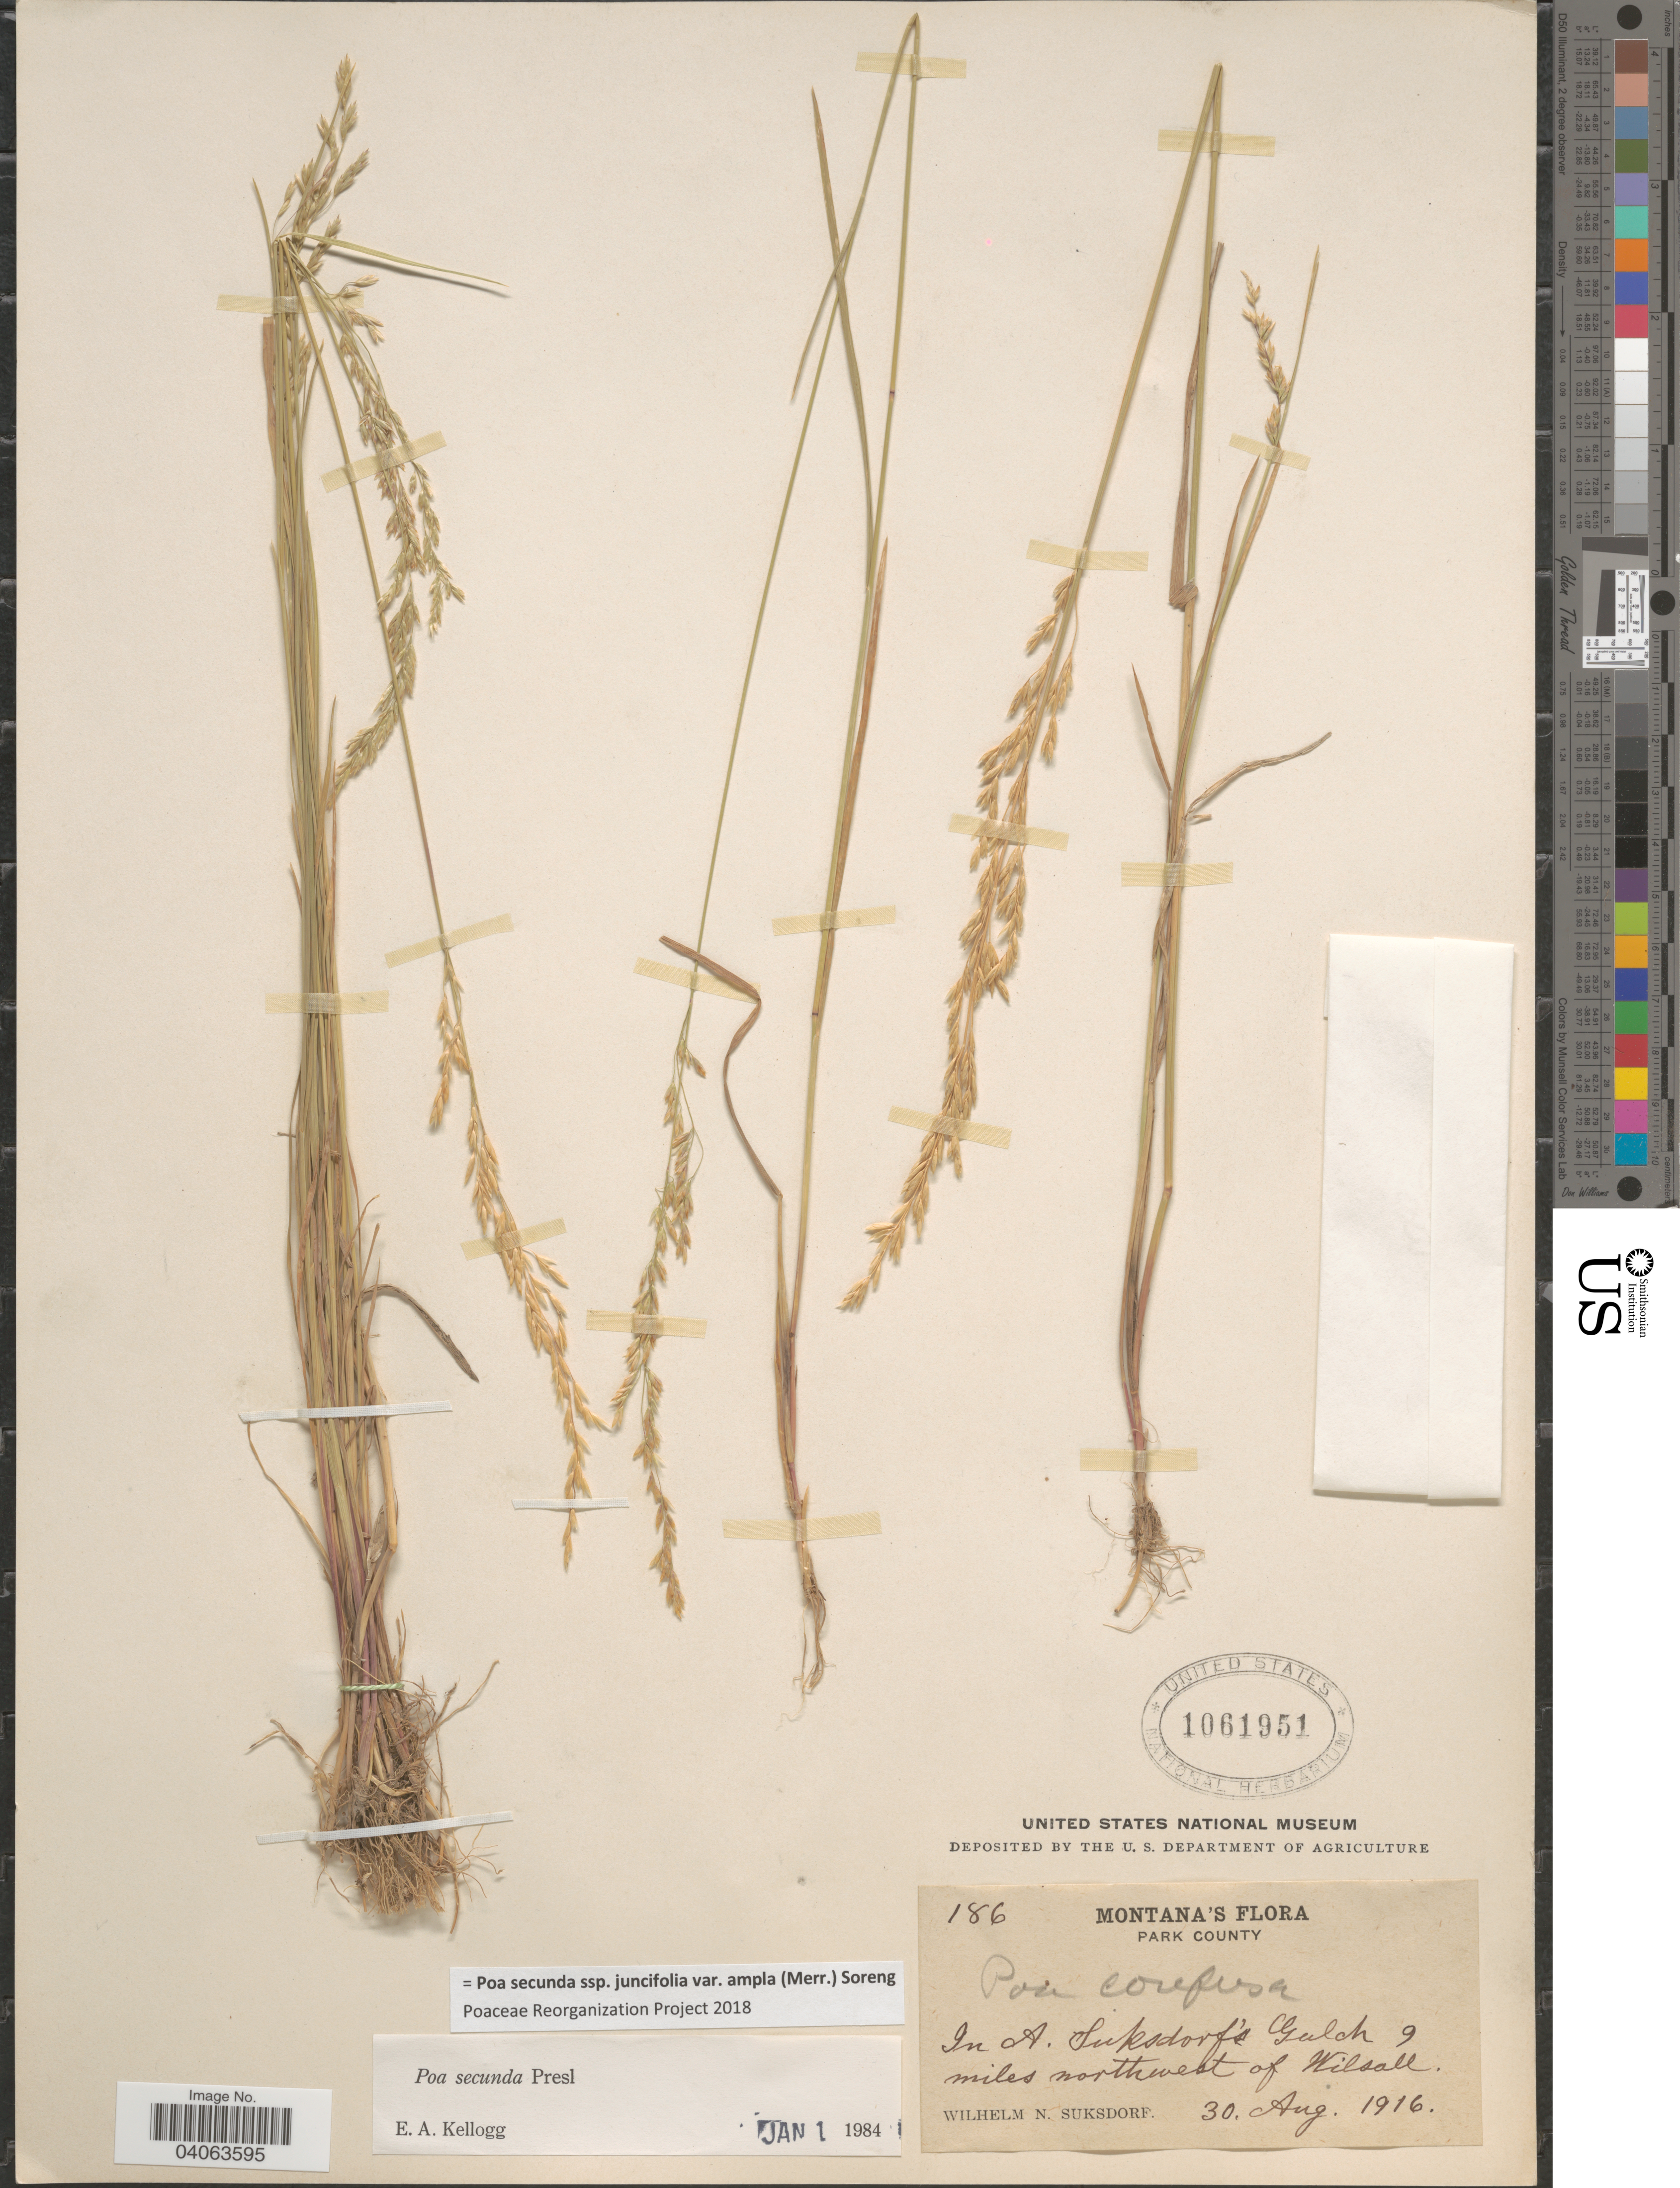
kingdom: Plantae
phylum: Tracheophyta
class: Liliopsida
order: Poales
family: Poaceae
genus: Poa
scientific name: Poa secunda subsp. juncifolia var. ampla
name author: (Merr.) Soreng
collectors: W. N. Suksdorf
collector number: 186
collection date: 1916-08-30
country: United States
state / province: Montana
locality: Park County. In A. Suksdorf's Gulch 9 miles northwest of Wilsall.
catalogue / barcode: US 1061951